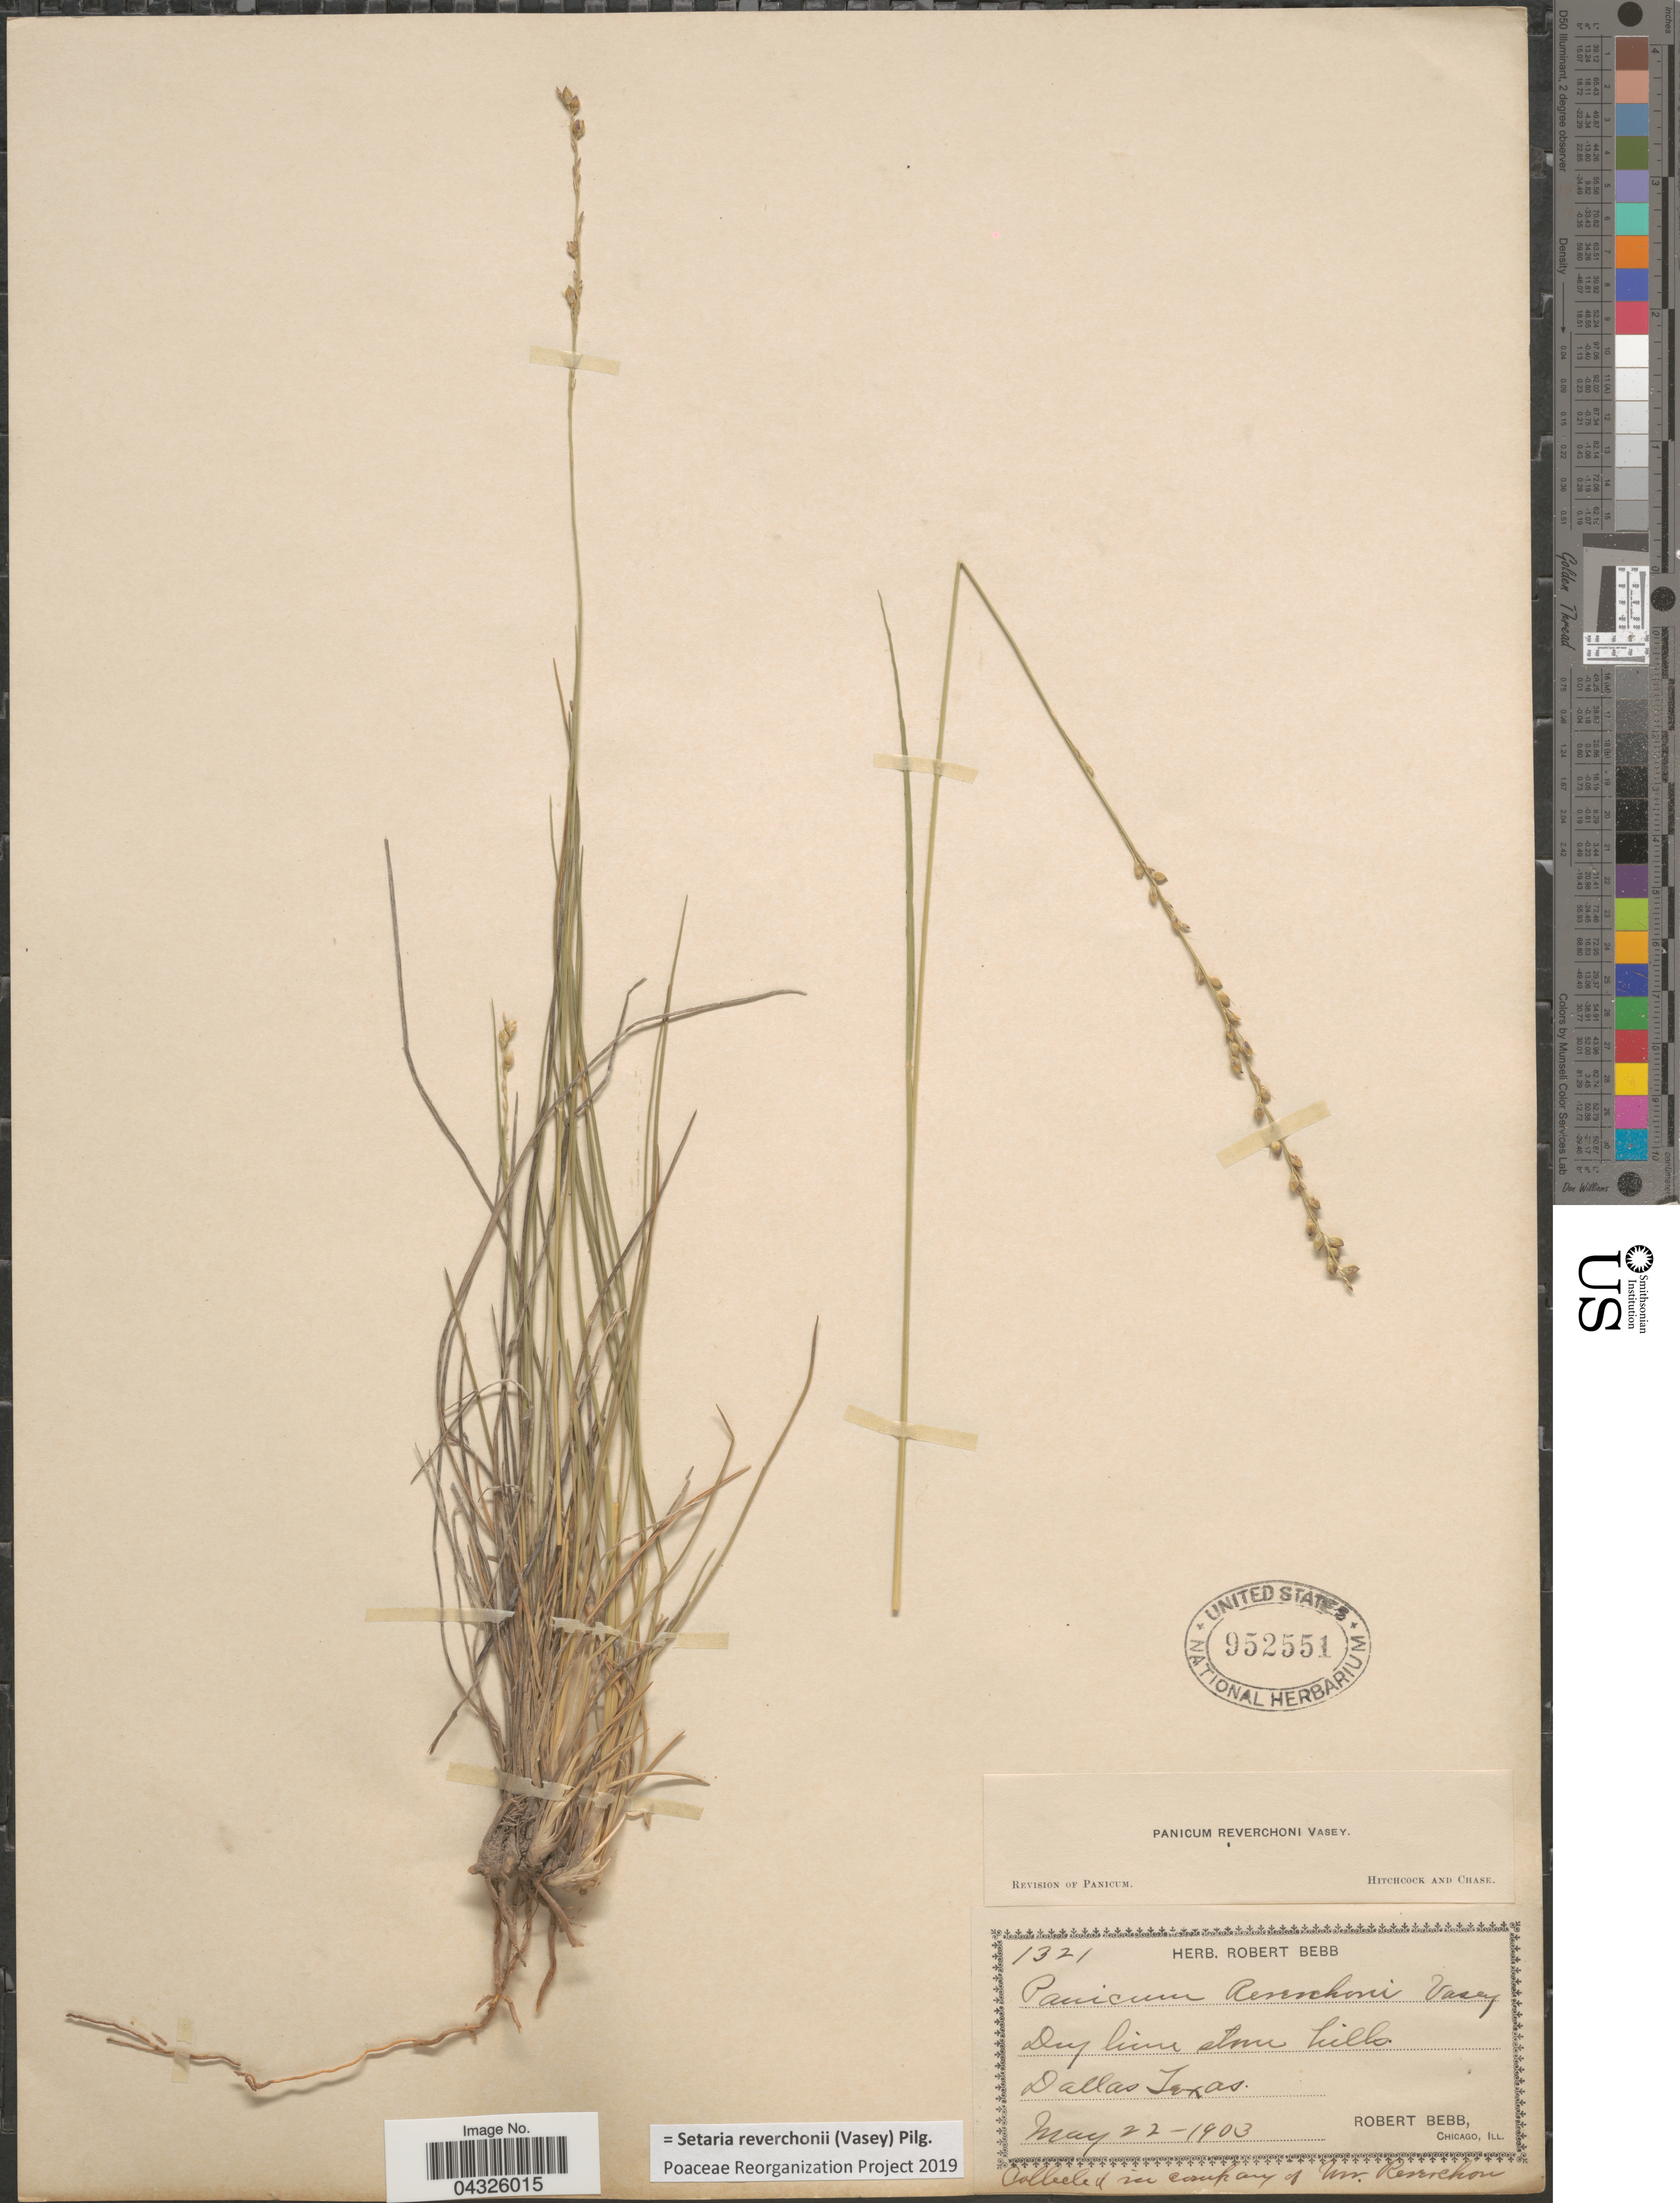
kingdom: Plantae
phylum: Tracheophyta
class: Liliopsida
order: Poales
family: Poaceae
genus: Setaria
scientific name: Setaria reverchonii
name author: (Vasey) Pilg.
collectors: R. Bebb & -. Reverchon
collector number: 1321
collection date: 1903-05-22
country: United States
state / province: Texas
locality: Dallas.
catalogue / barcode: US 952551